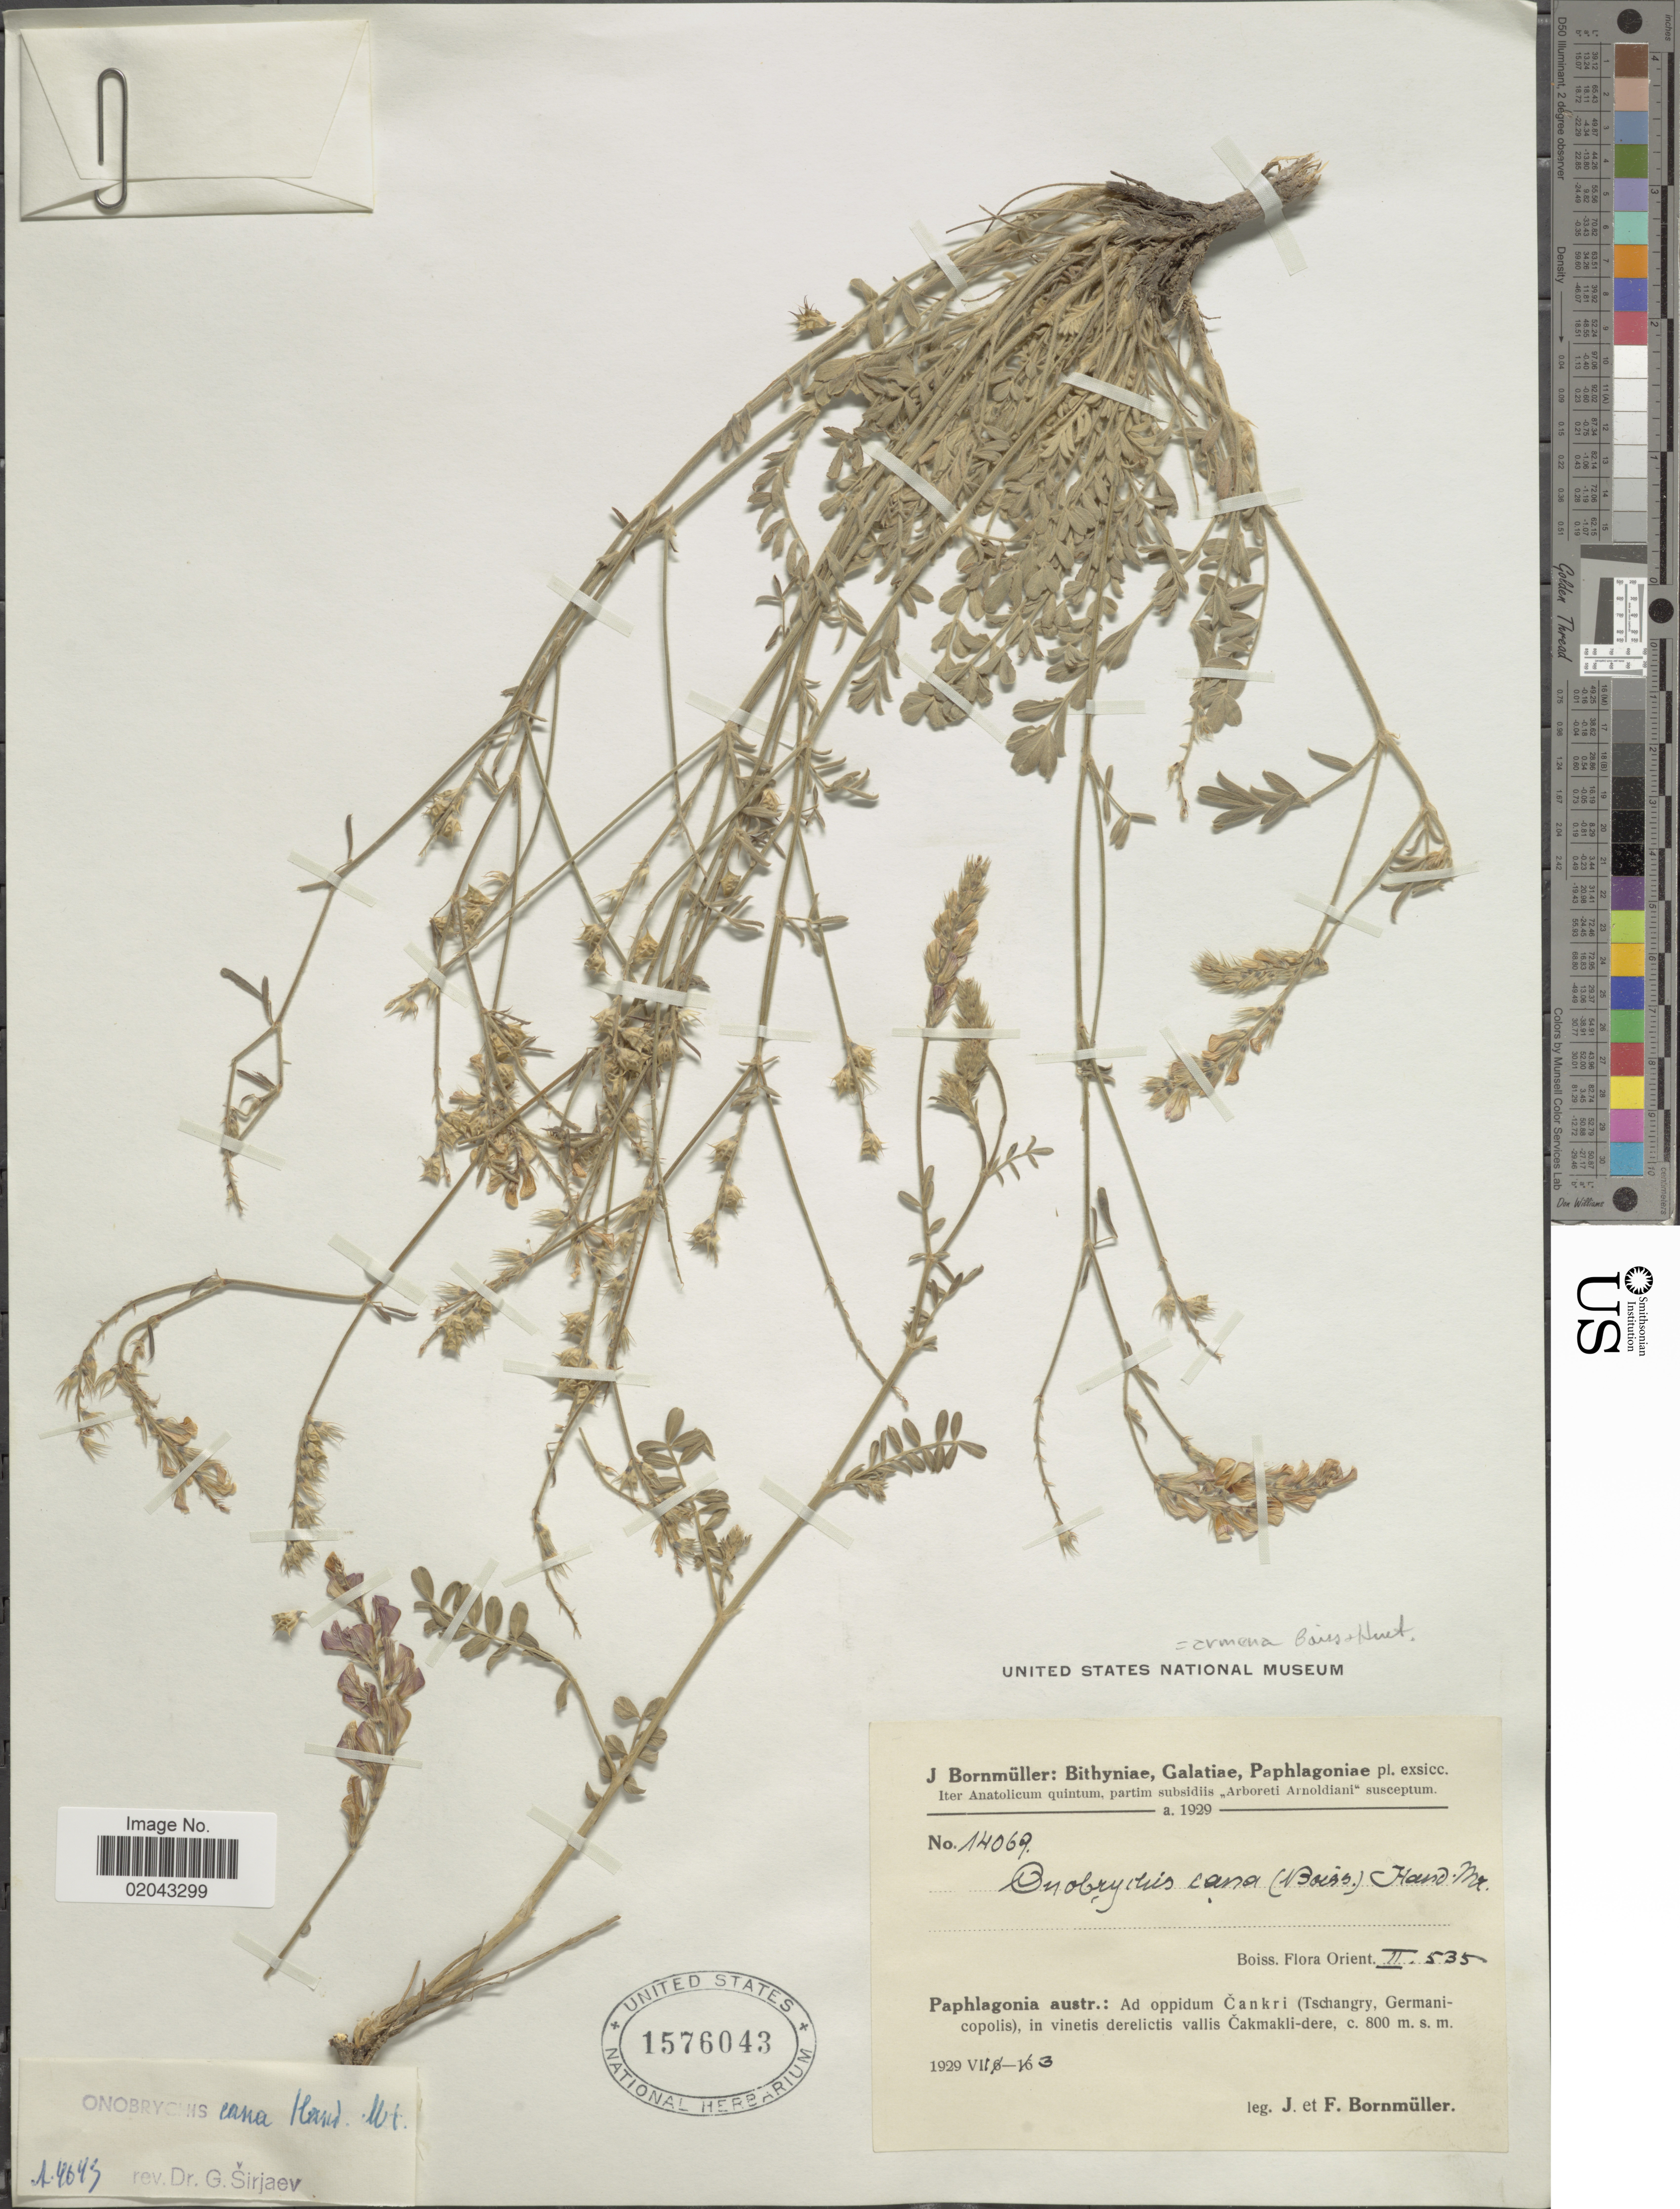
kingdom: Plantae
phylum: Tracheophyta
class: Magnoliopsida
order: Fabales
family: Fabaceae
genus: Onobrychis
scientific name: Onobrychis armena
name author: Boiss. & A. Huet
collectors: J. Bornmüller & F. Bornmüller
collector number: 14069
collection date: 1929-07-03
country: Turkey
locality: Paphlagonia austr.: Ad oppidum cankiri (Tschangry, germanicopolis), in vinetis derelictis vallis Cakmakli-dere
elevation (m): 800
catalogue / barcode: US 1576043